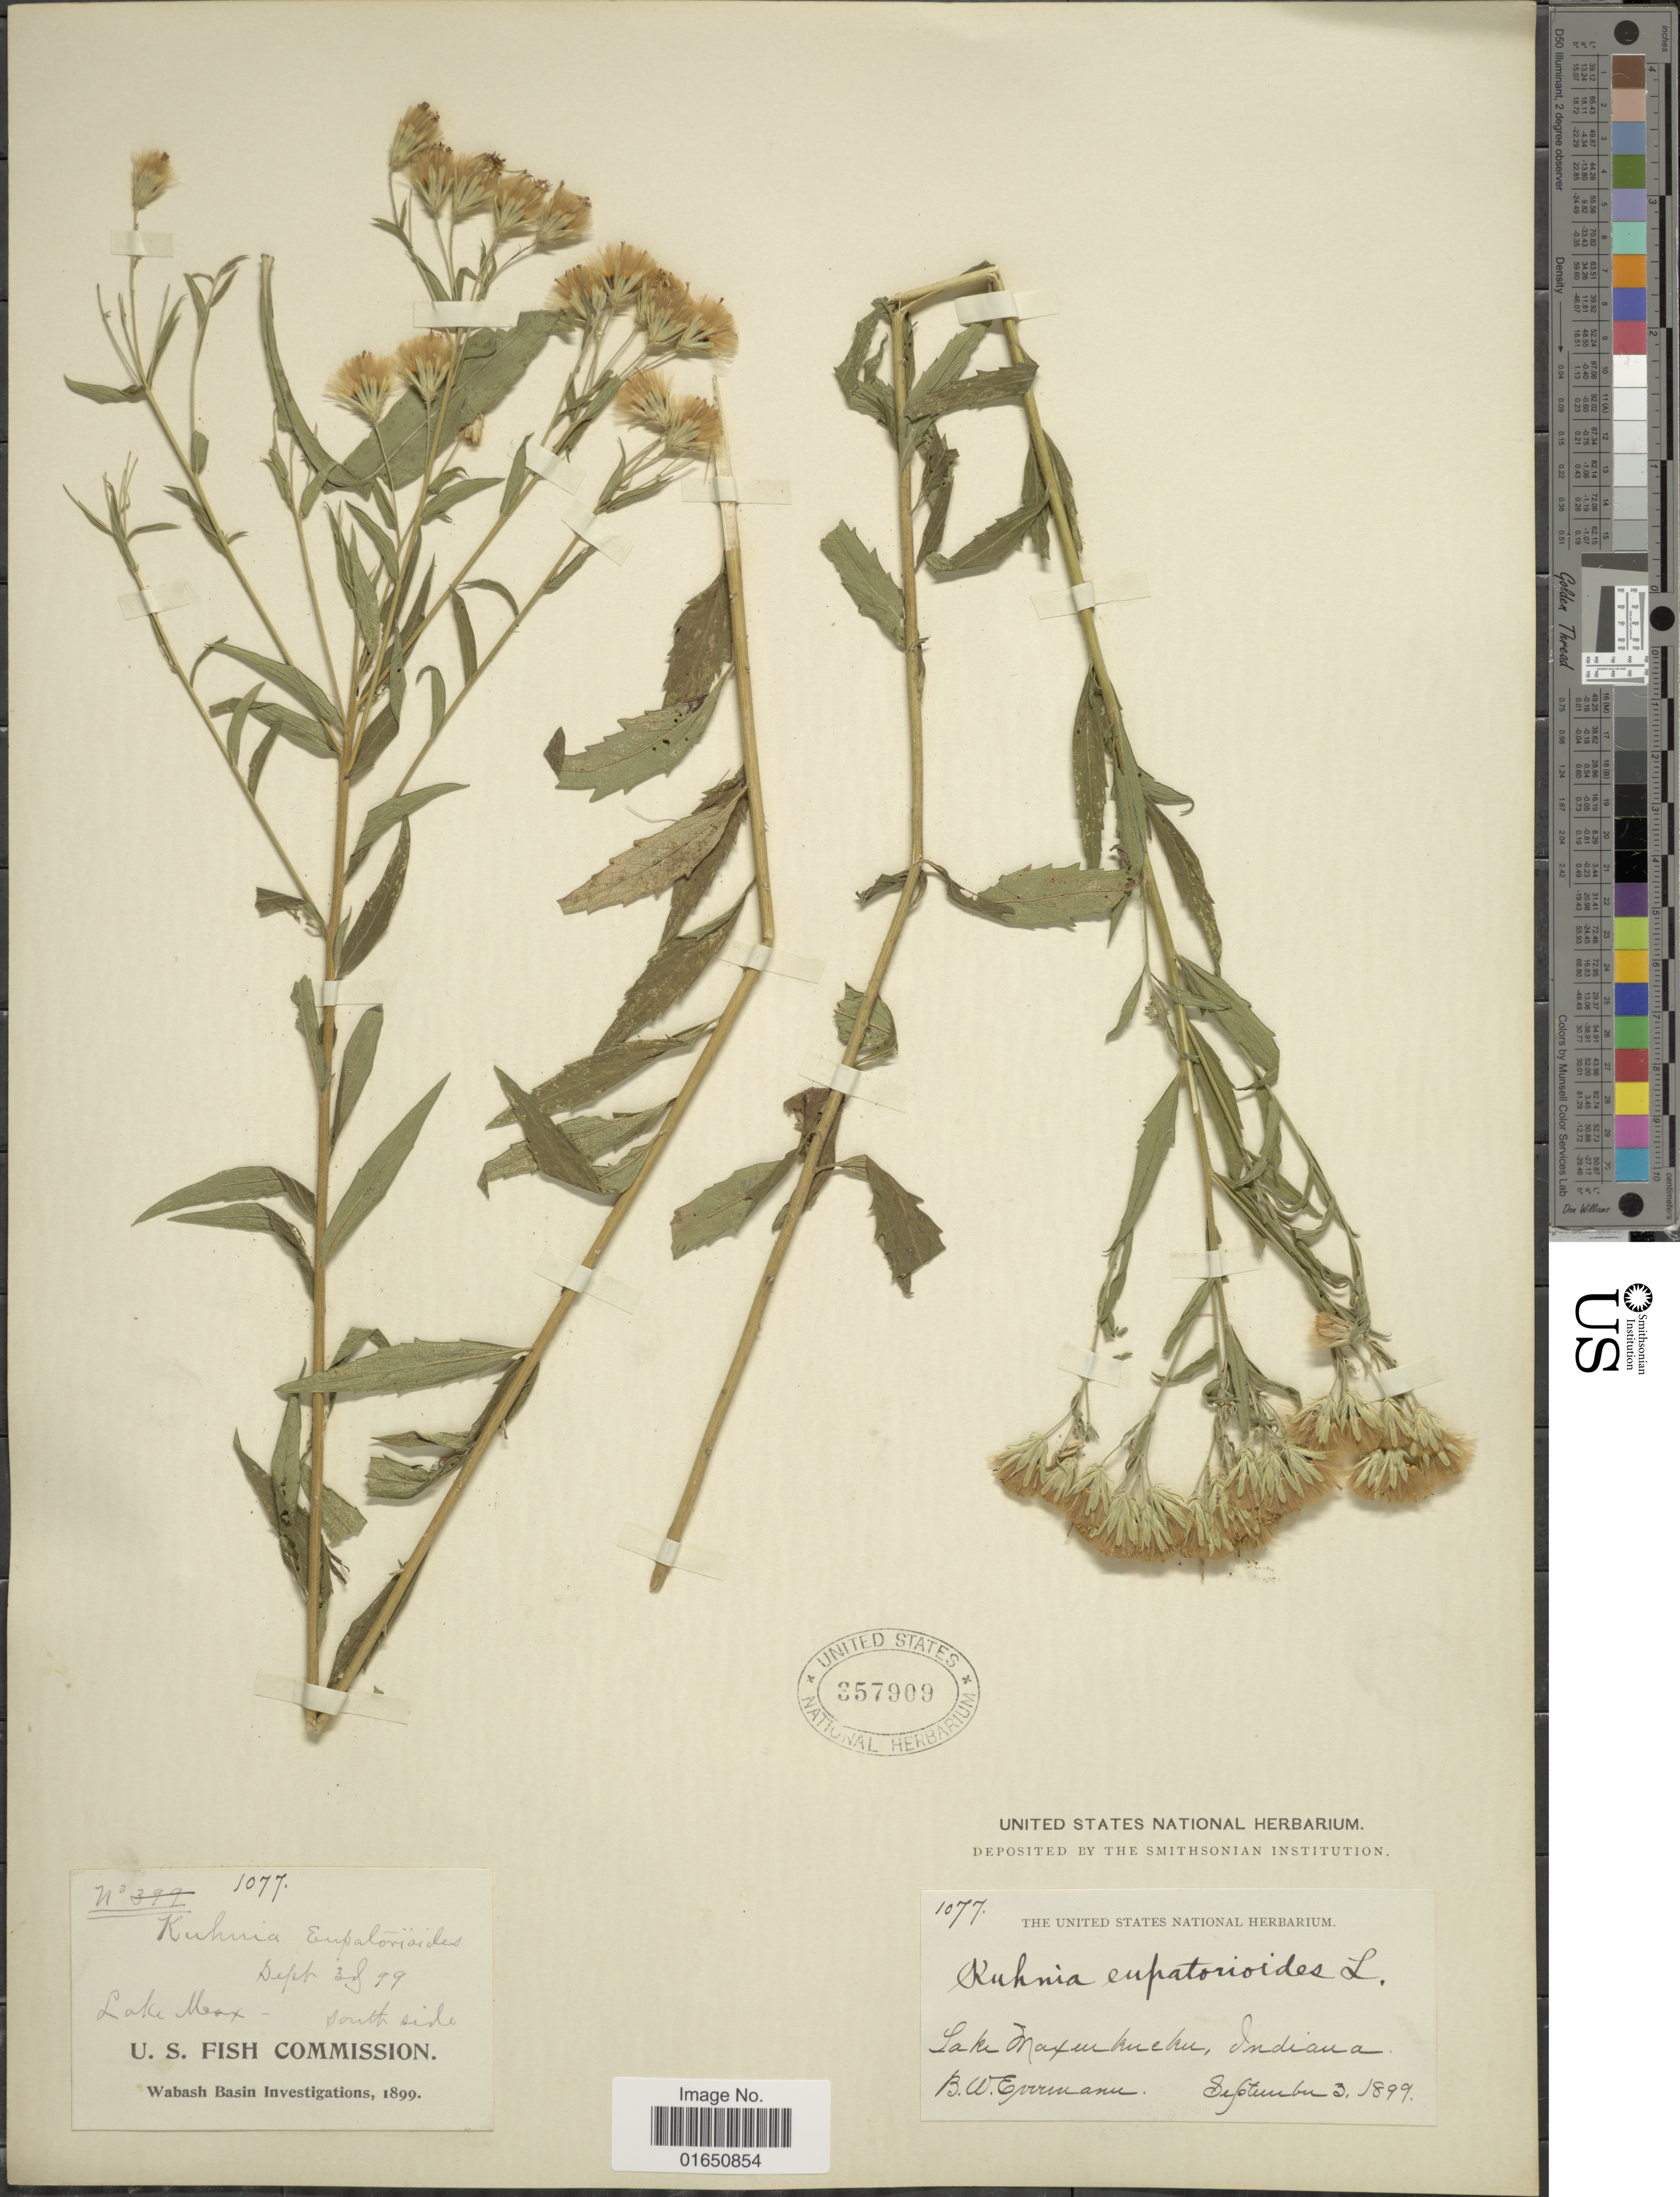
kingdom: Plantae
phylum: Tracheophyta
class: Magnoliopsida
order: Asterales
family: Asteraceae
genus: Brickellia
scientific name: Brickellia eupatorioides var. corymbulosa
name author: (Torr. & A. Gray) Shinners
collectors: B. W. Evermann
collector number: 1077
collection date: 1899-09-03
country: United States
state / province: Indiana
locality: Lake Maxurhuehu, Indiana. South side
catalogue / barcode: US 357909